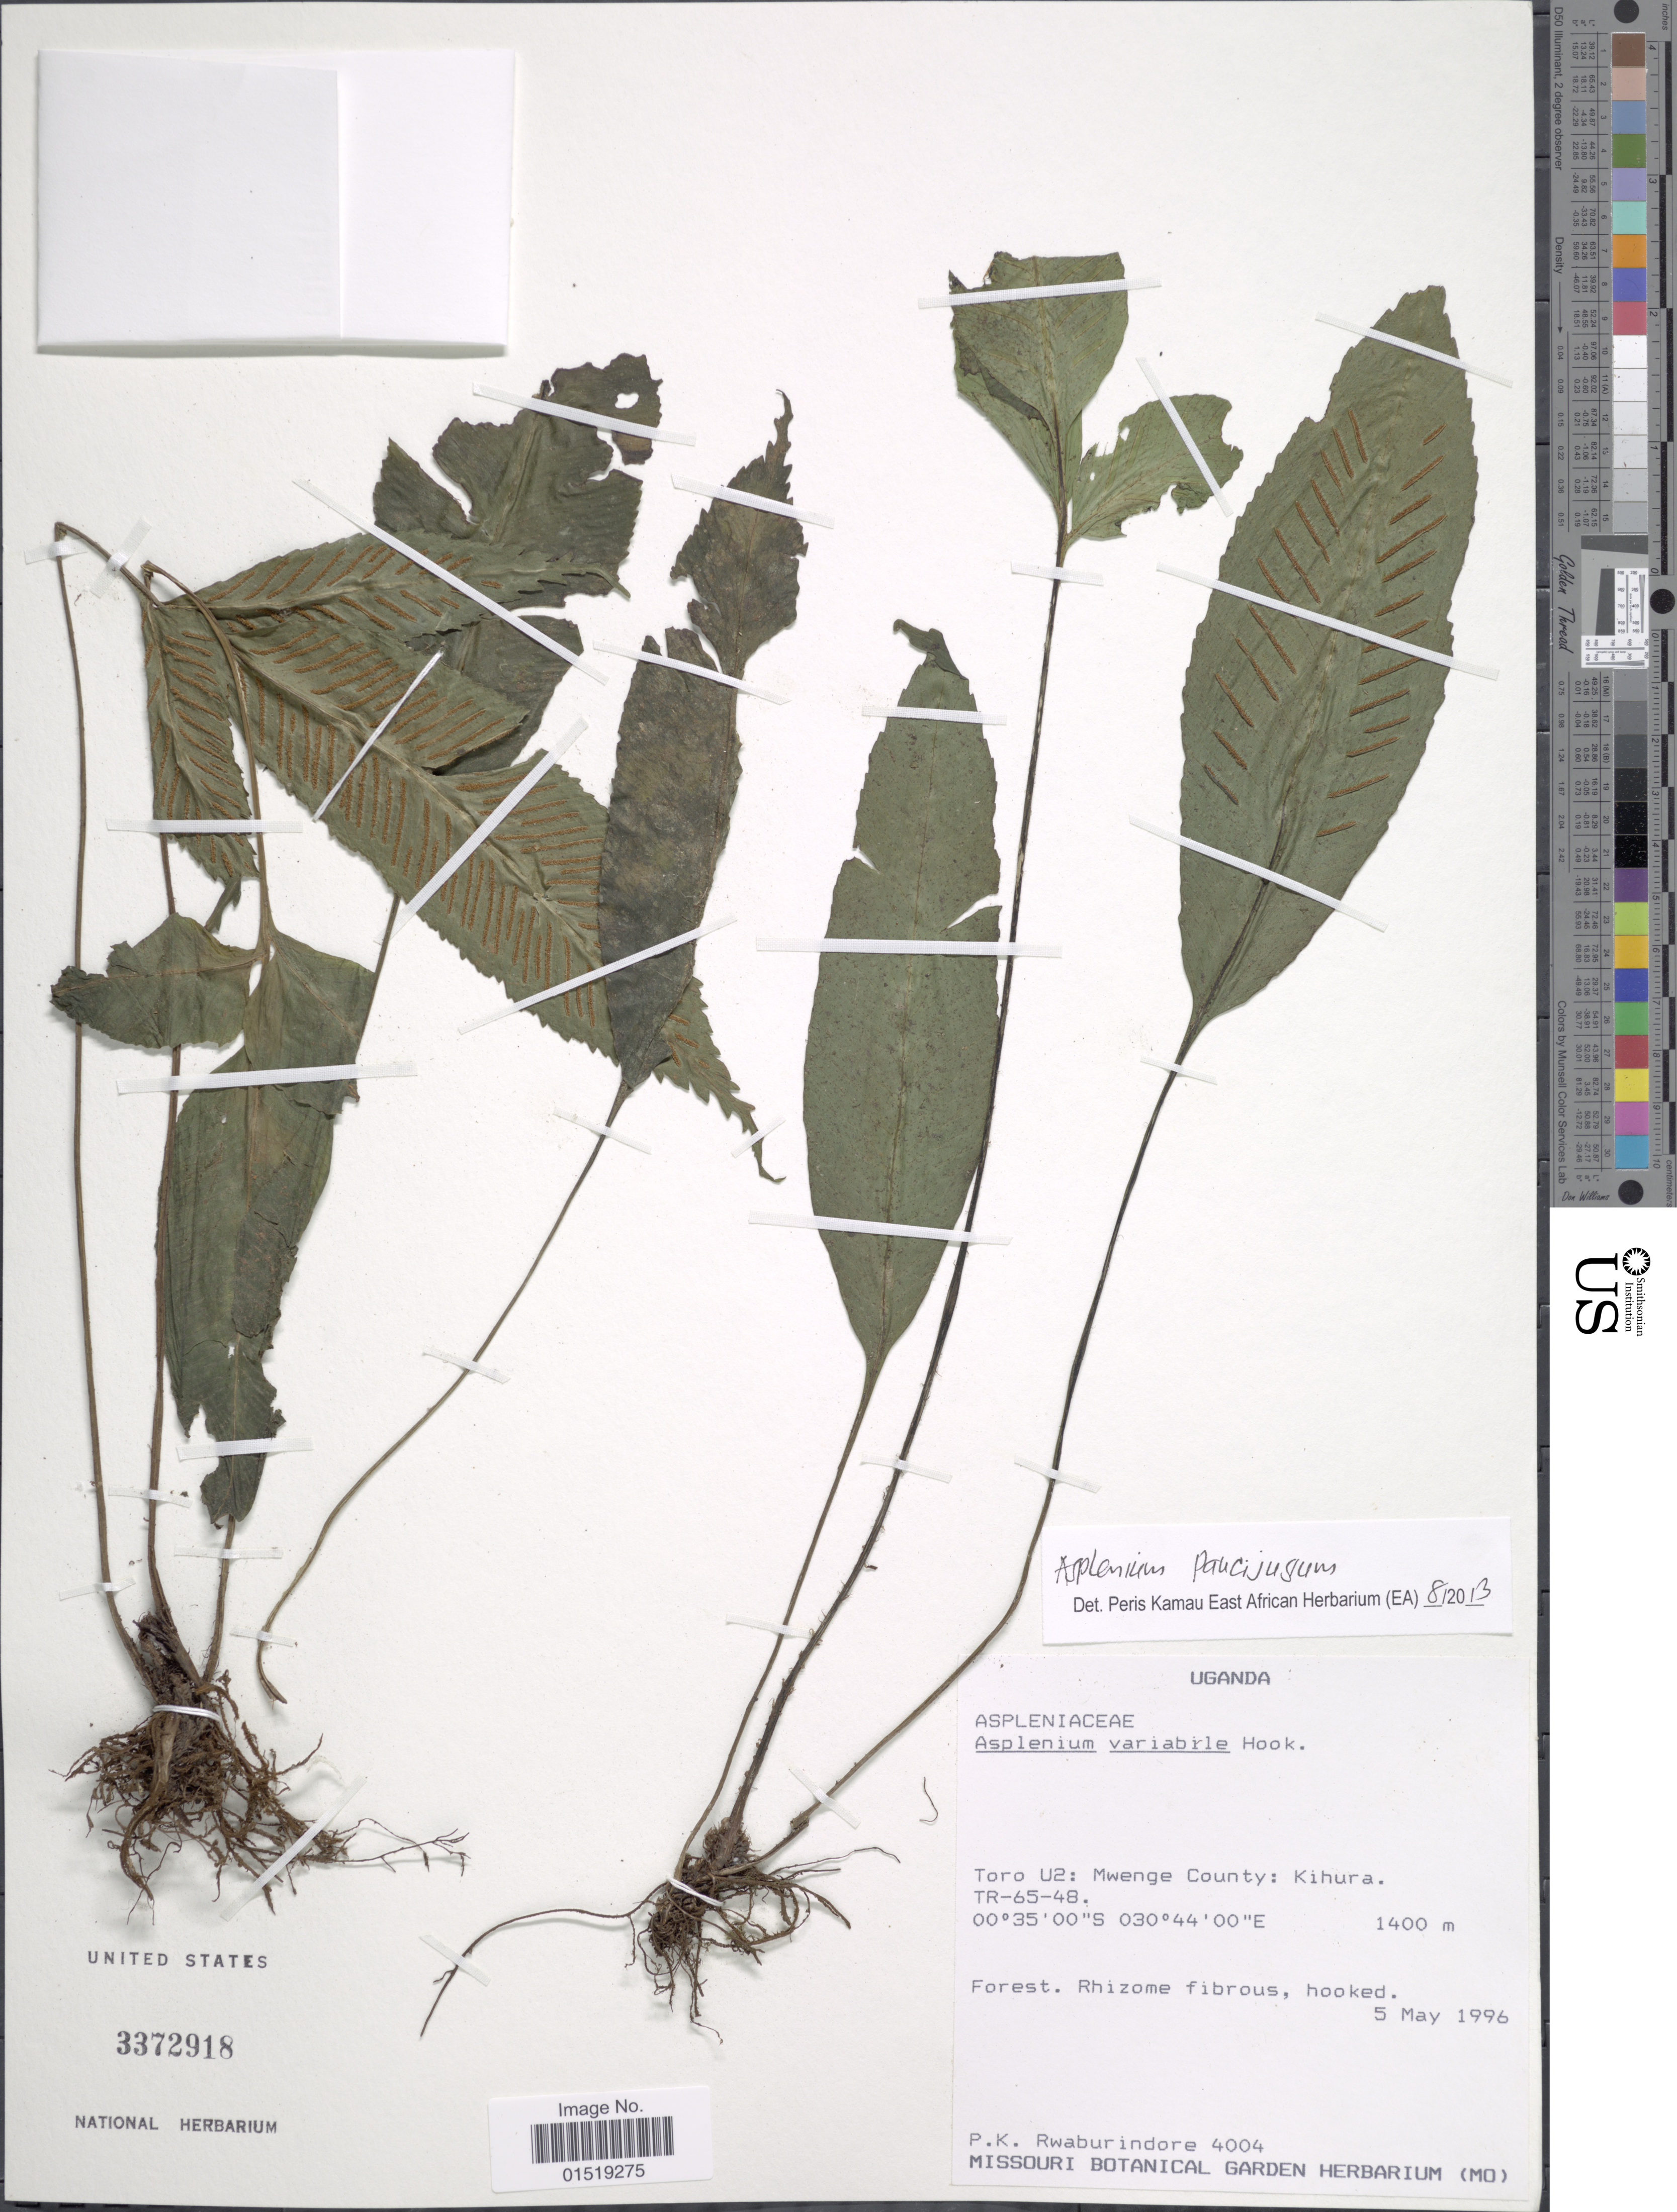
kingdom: Plantae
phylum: Tracheophyta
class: Polypodiopsida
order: Polypodiales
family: Aspleniaceae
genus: Asplenium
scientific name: Asplenium paucijugum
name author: Ballard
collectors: P. Rwaburindore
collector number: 4004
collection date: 1996-05-05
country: Uganda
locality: Toro U2: Mwenge County: Kihura. TR-65-48.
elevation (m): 1400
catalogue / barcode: US 3372918